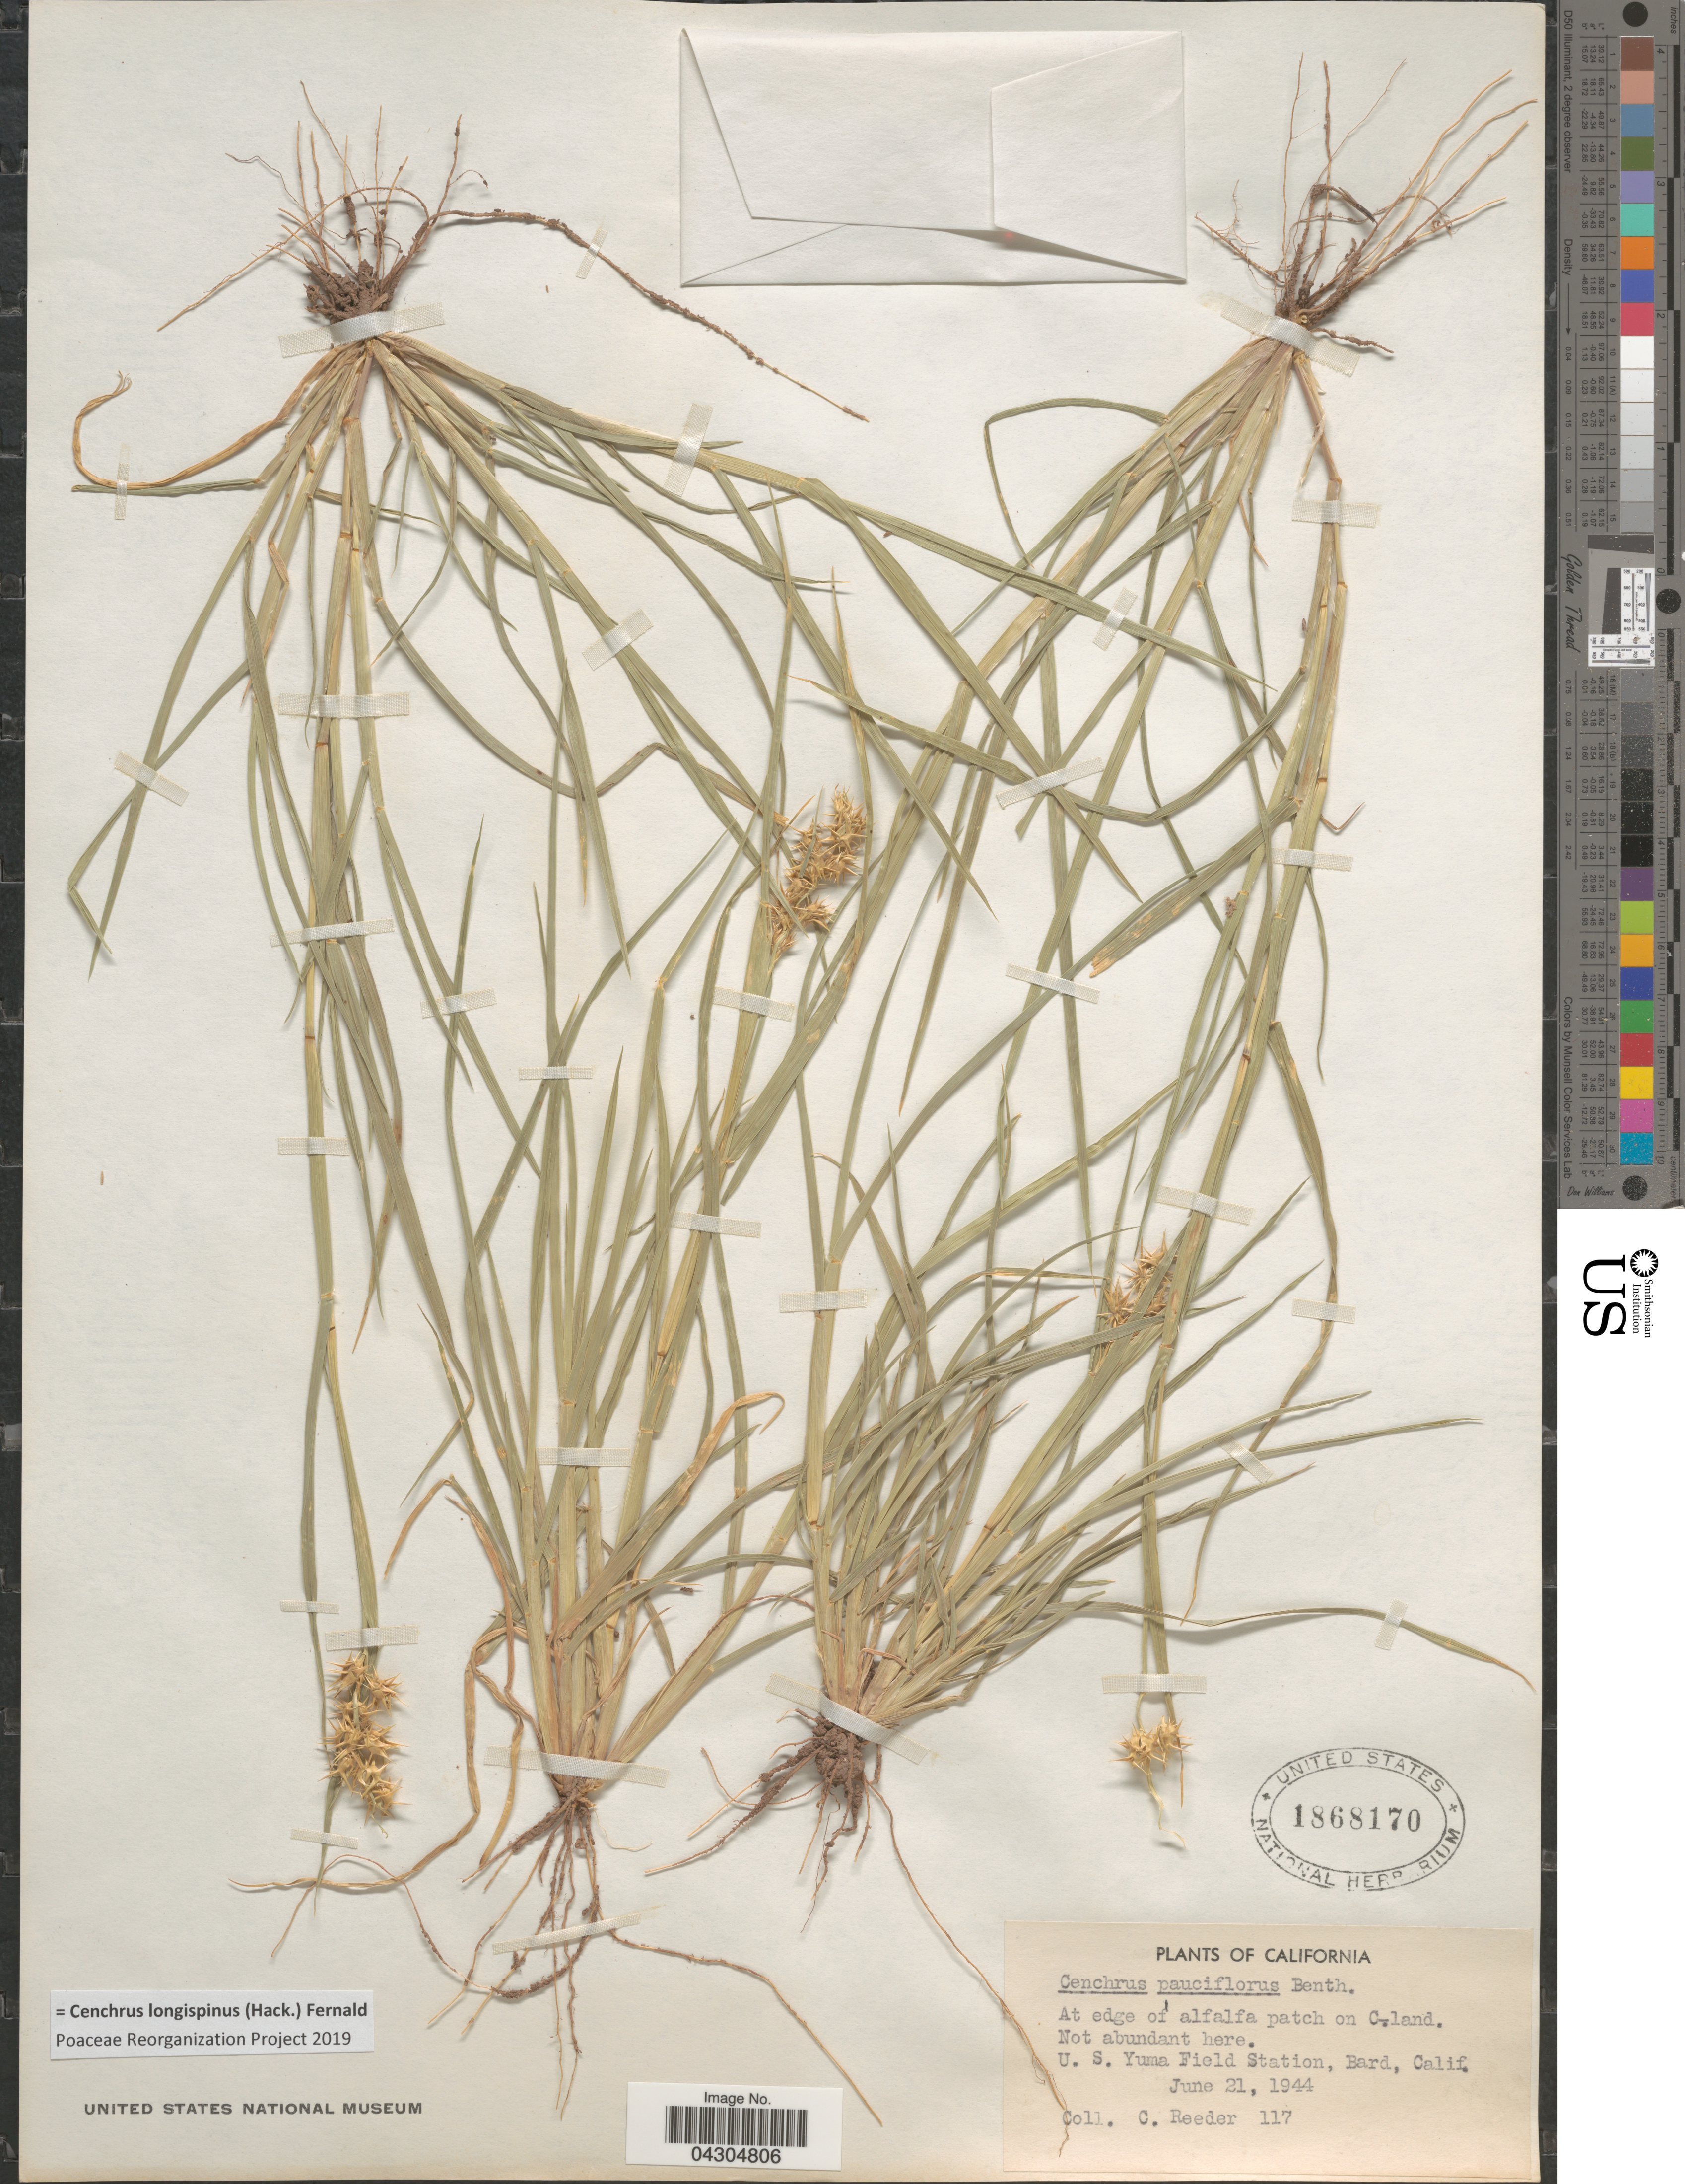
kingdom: Plantae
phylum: Tracheophyta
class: Liliopsida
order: Poales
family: Poaceae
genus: Cenchrus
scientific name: Cenchrus longispinus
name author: (Hack.) Fernald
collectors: C. Reeder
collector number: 117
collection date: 1944-06-21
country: United States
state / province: California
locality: U. S. Yuma Field Station, Bard.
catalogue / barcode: US 1868170